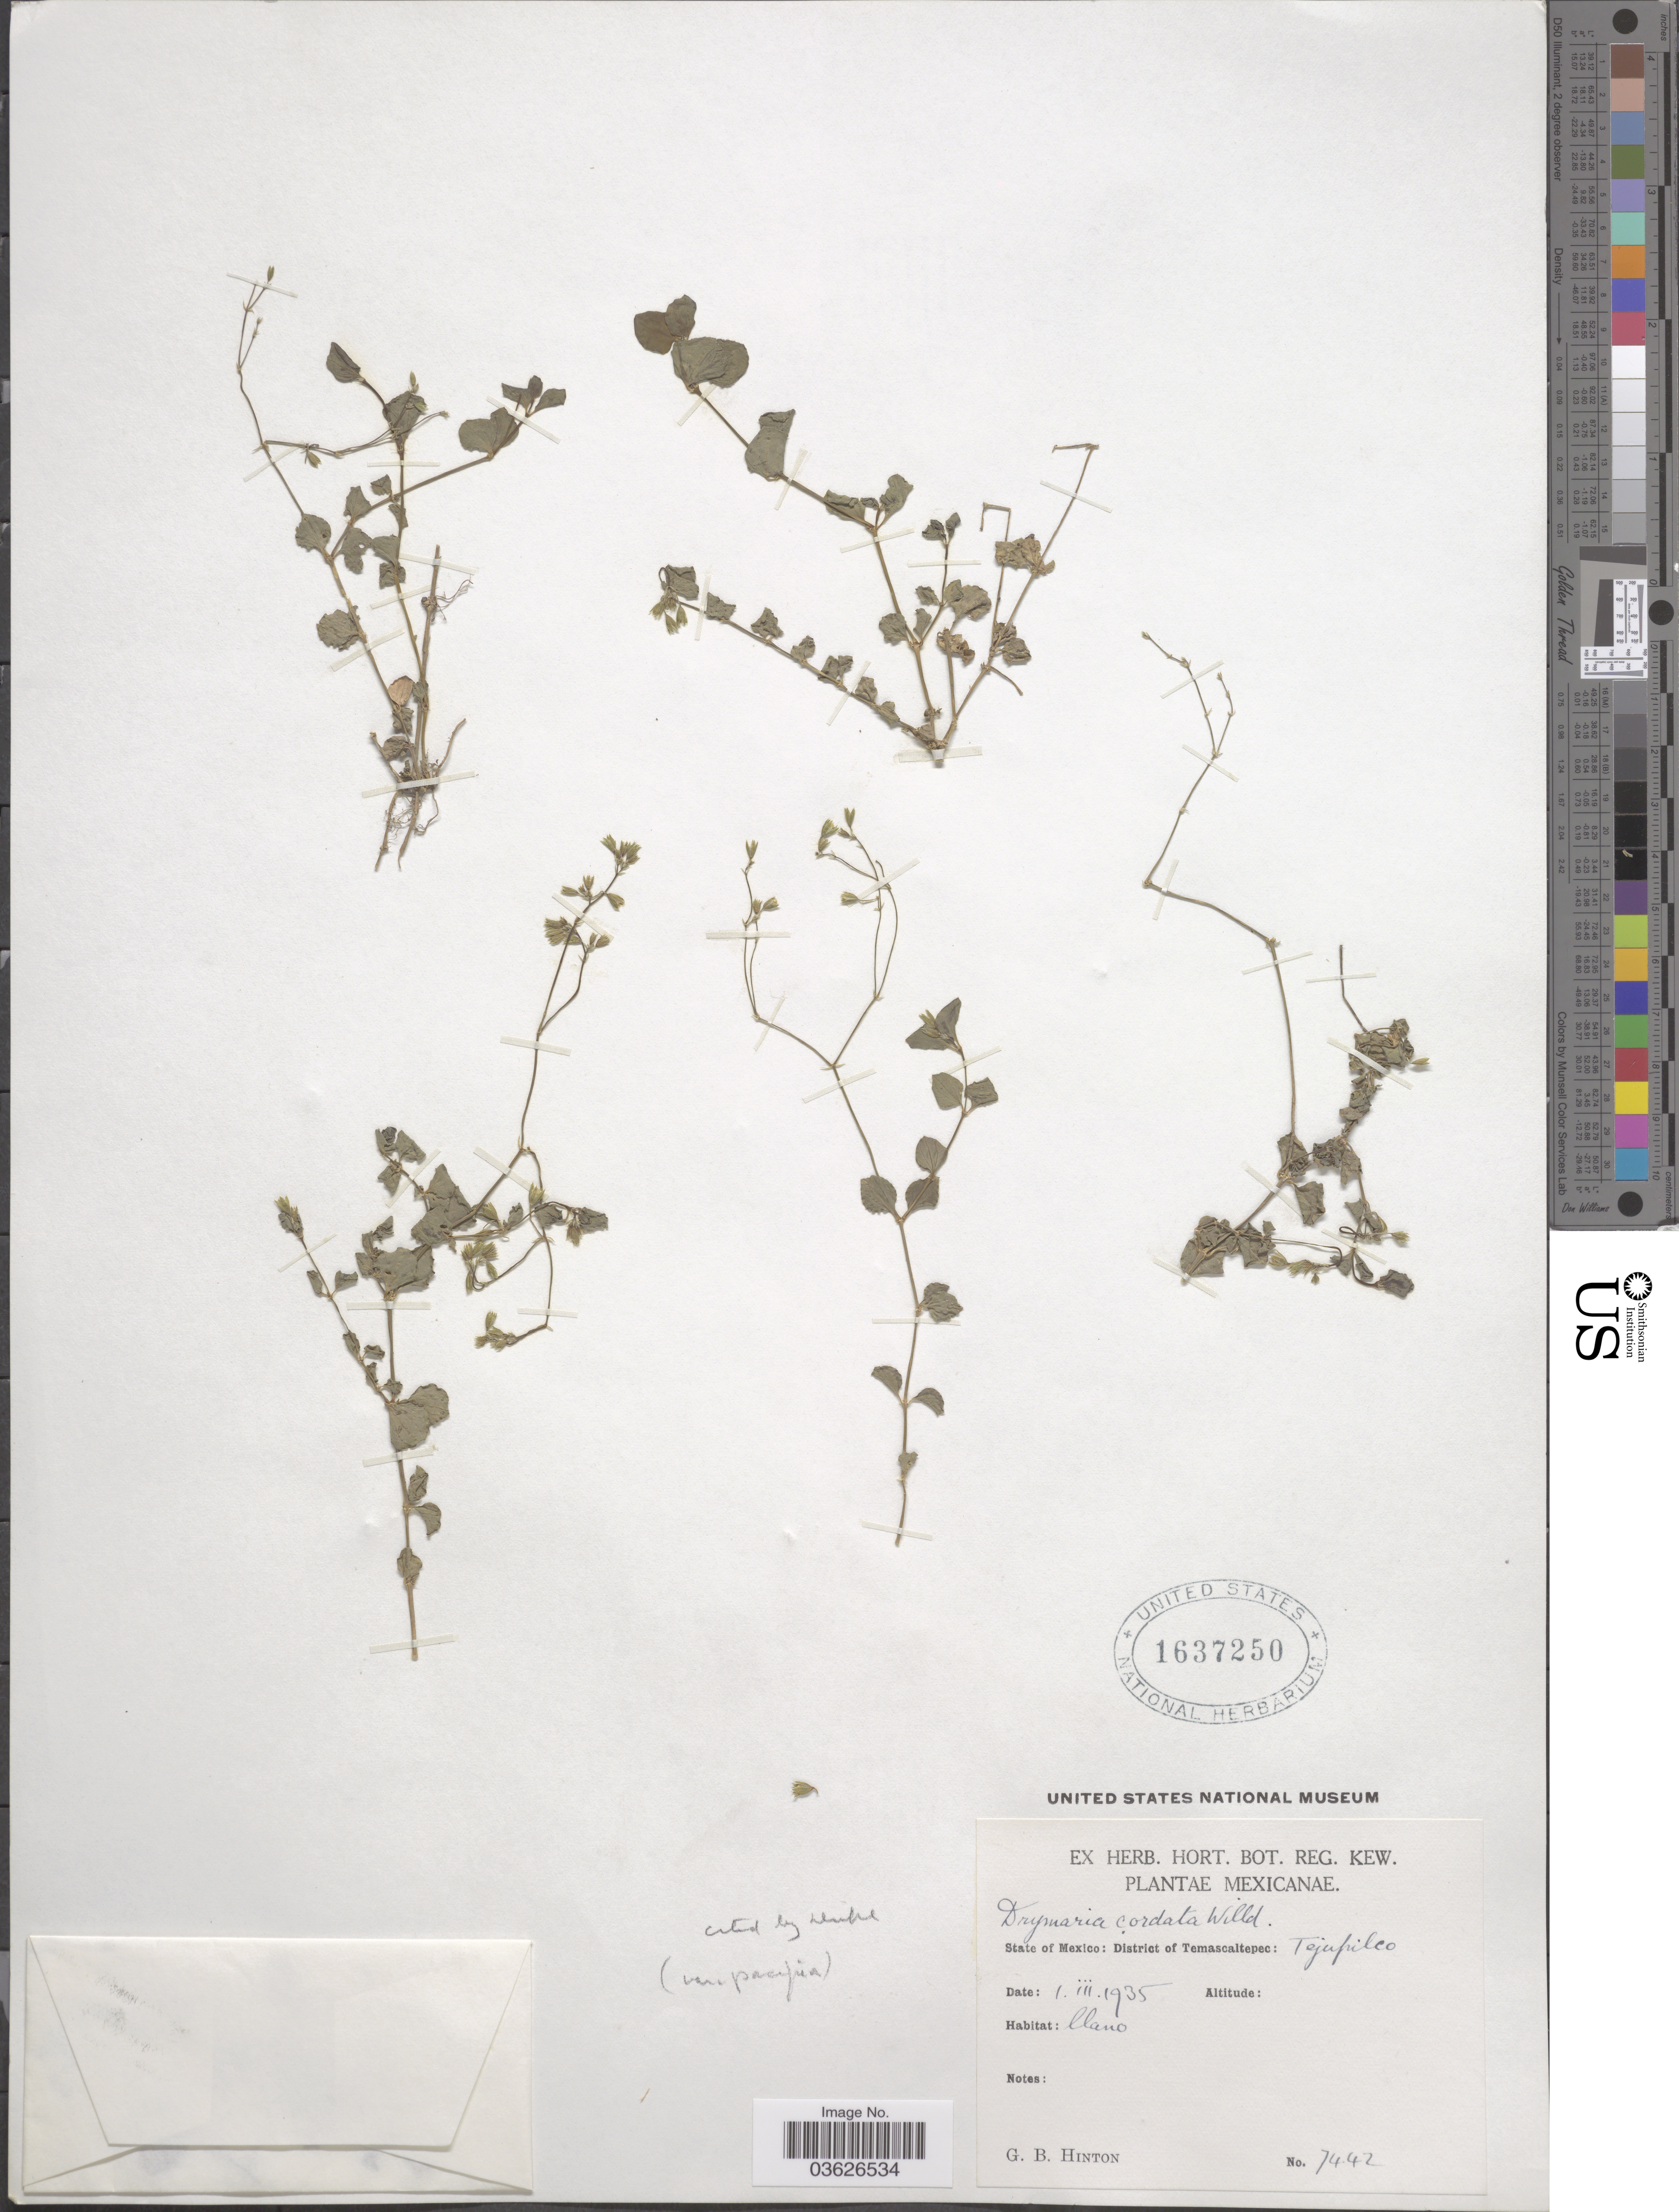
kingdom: Plantae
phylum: Tracheophyta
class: Magnoliopsida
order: Caryophyllales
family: Caryophyllaceae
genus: Drymaria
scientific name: Drymaria cordata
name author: (L.) Willd. ex Schult.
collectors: G. B. Hinton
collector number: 7442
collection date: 1935-03-01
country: Mexico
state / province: México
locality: District of Temascaltepec: Tejupilco.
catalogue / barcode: US 1637250